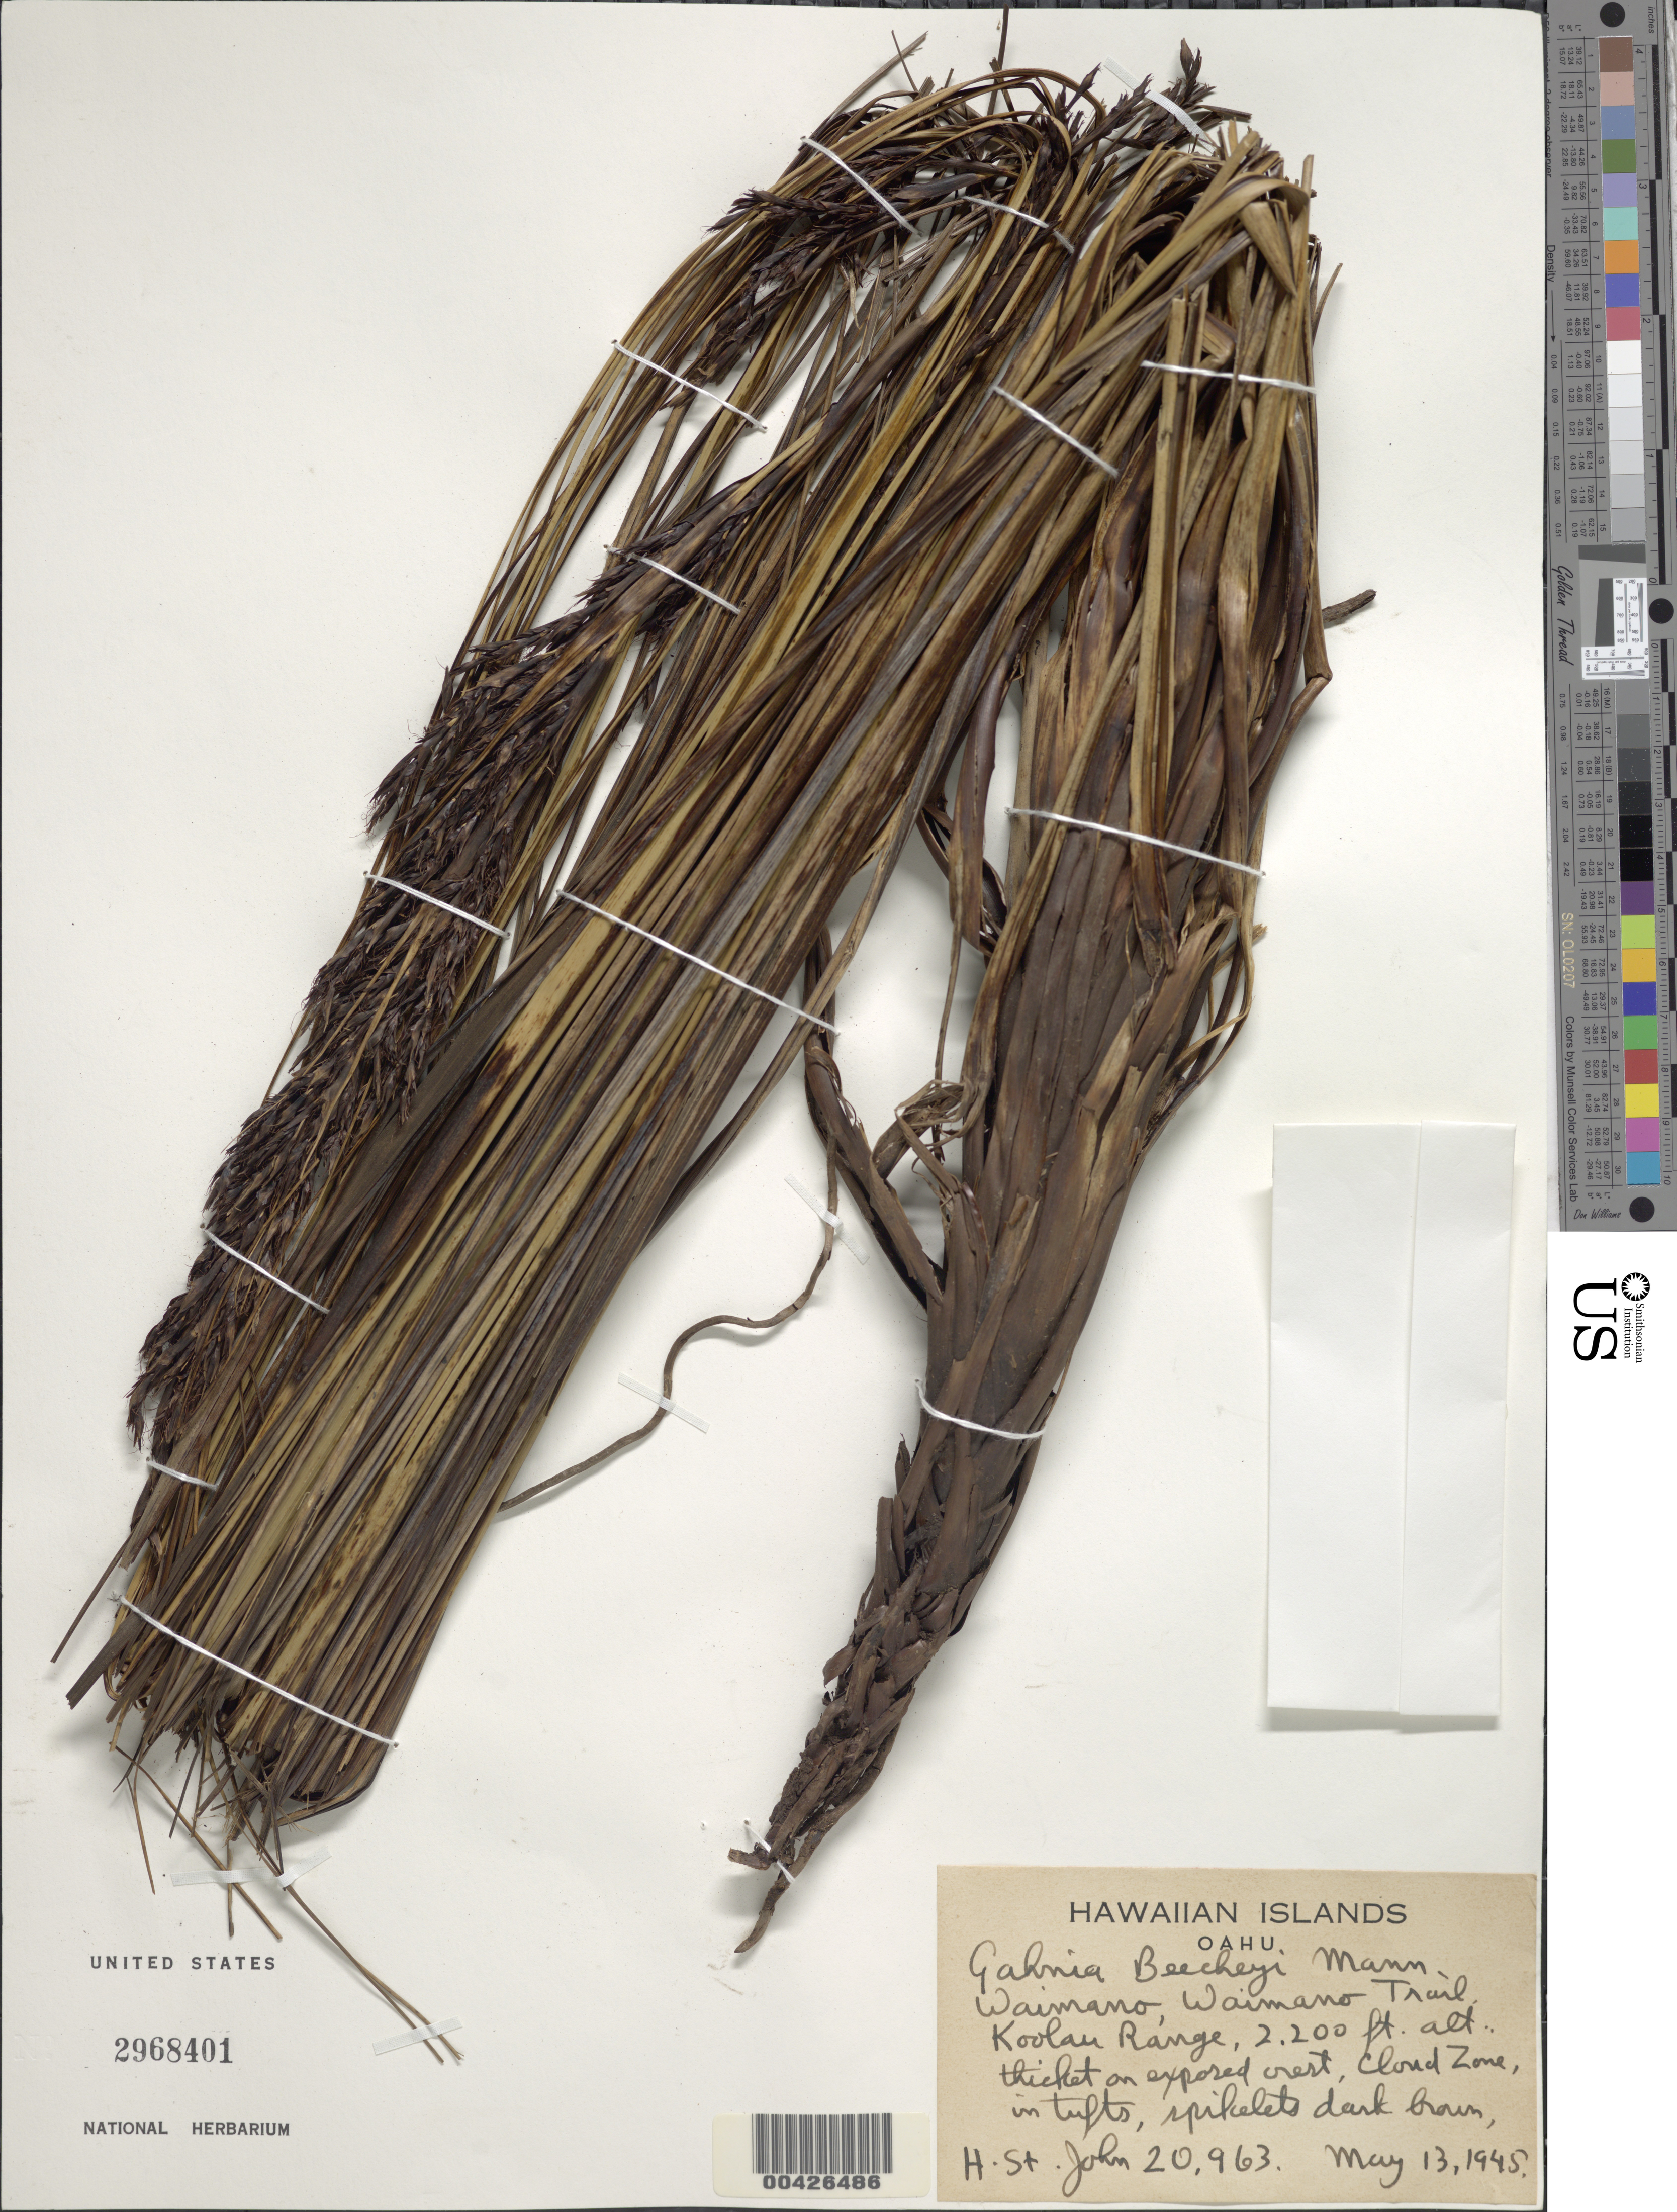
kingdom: Plantae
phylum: Tracheophyta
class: Liliopsida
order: Poales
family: Cyperaceae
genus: Gahnia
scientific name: Gahnia beecheyi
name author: H. Mann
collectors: H. St. John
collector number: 20963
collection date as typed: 13 May 1945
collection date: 1945-05-13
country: United States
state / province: Hawaii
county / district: Honolulu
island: Oahu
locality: Waimano, Waimano Trail, Koolau Range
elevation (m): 671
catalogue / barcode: US 2968401